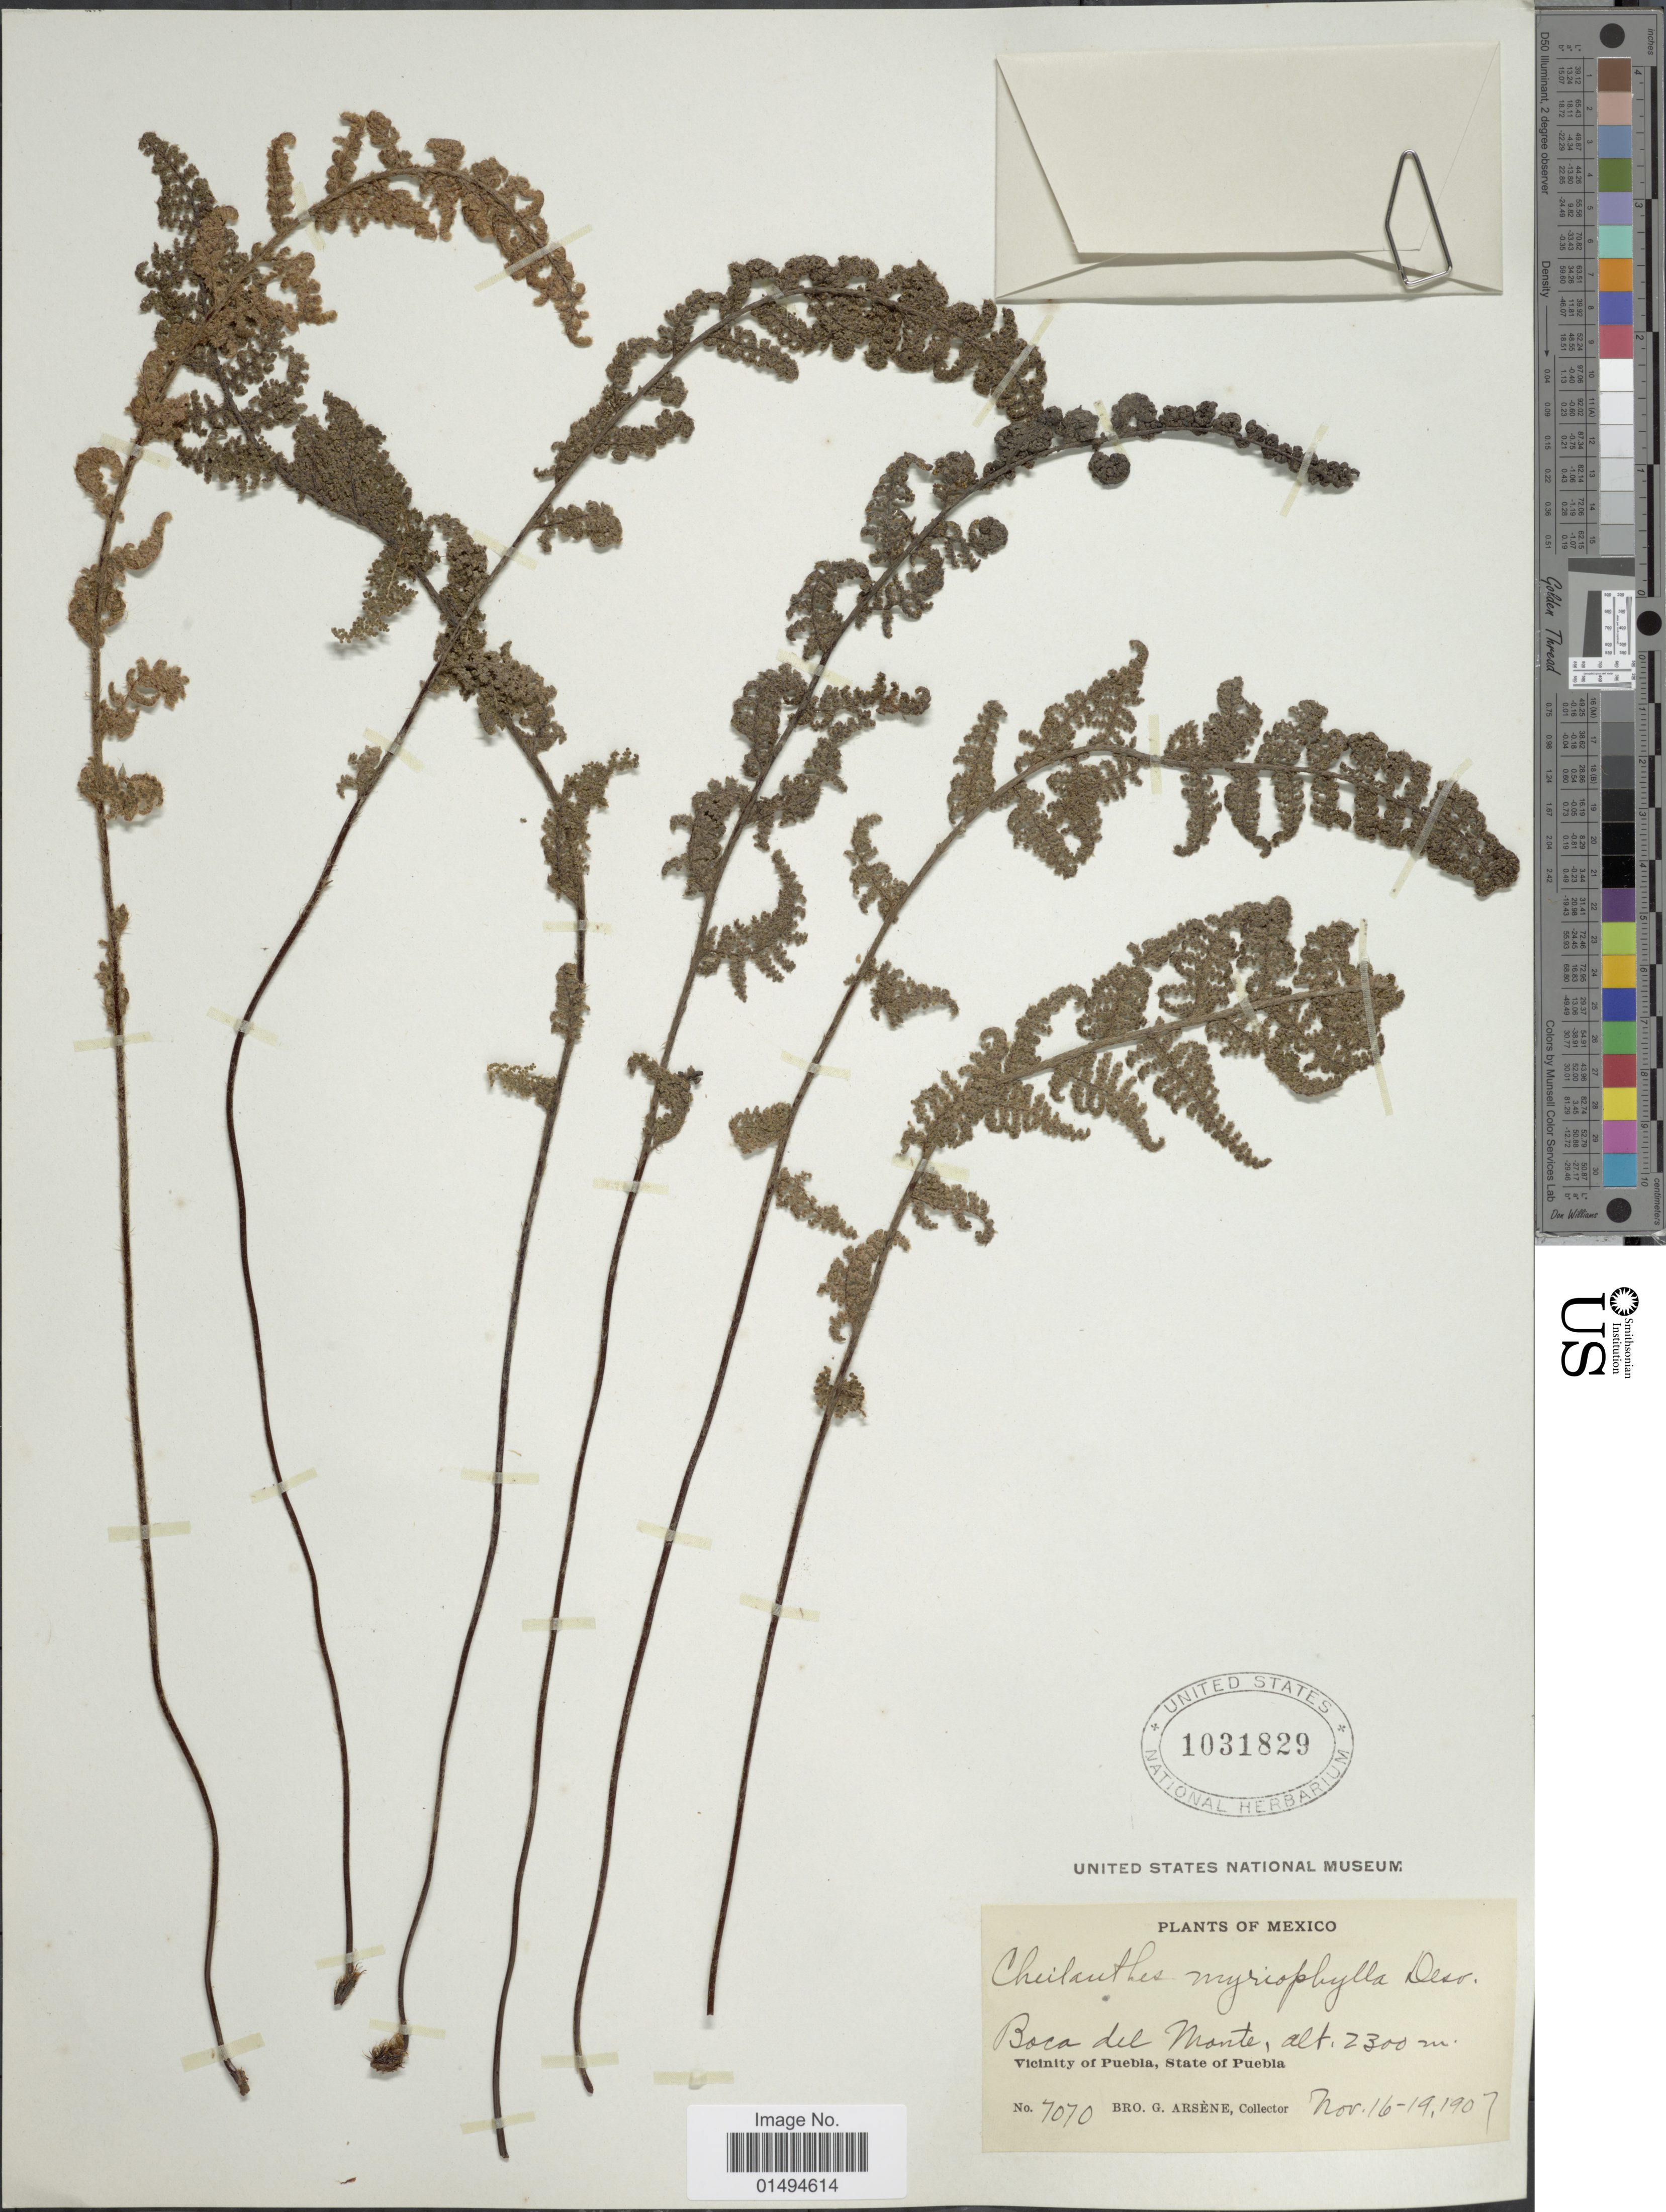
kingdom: Plantae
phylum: Tracheophyta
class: Polypodiopsida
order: Polypodiales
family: Pteridaceae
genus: Myriopteris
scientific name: Myriopteris myriophylla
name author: (Desv.) J. Sm.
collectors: Bro. G. Arsène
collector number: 7070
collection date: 1907-11-16/1907-11-19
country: Mexico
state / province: Puebla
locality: Boca del Monte, Vicinity of Puebla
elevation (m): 2300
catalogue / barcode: US 1031829